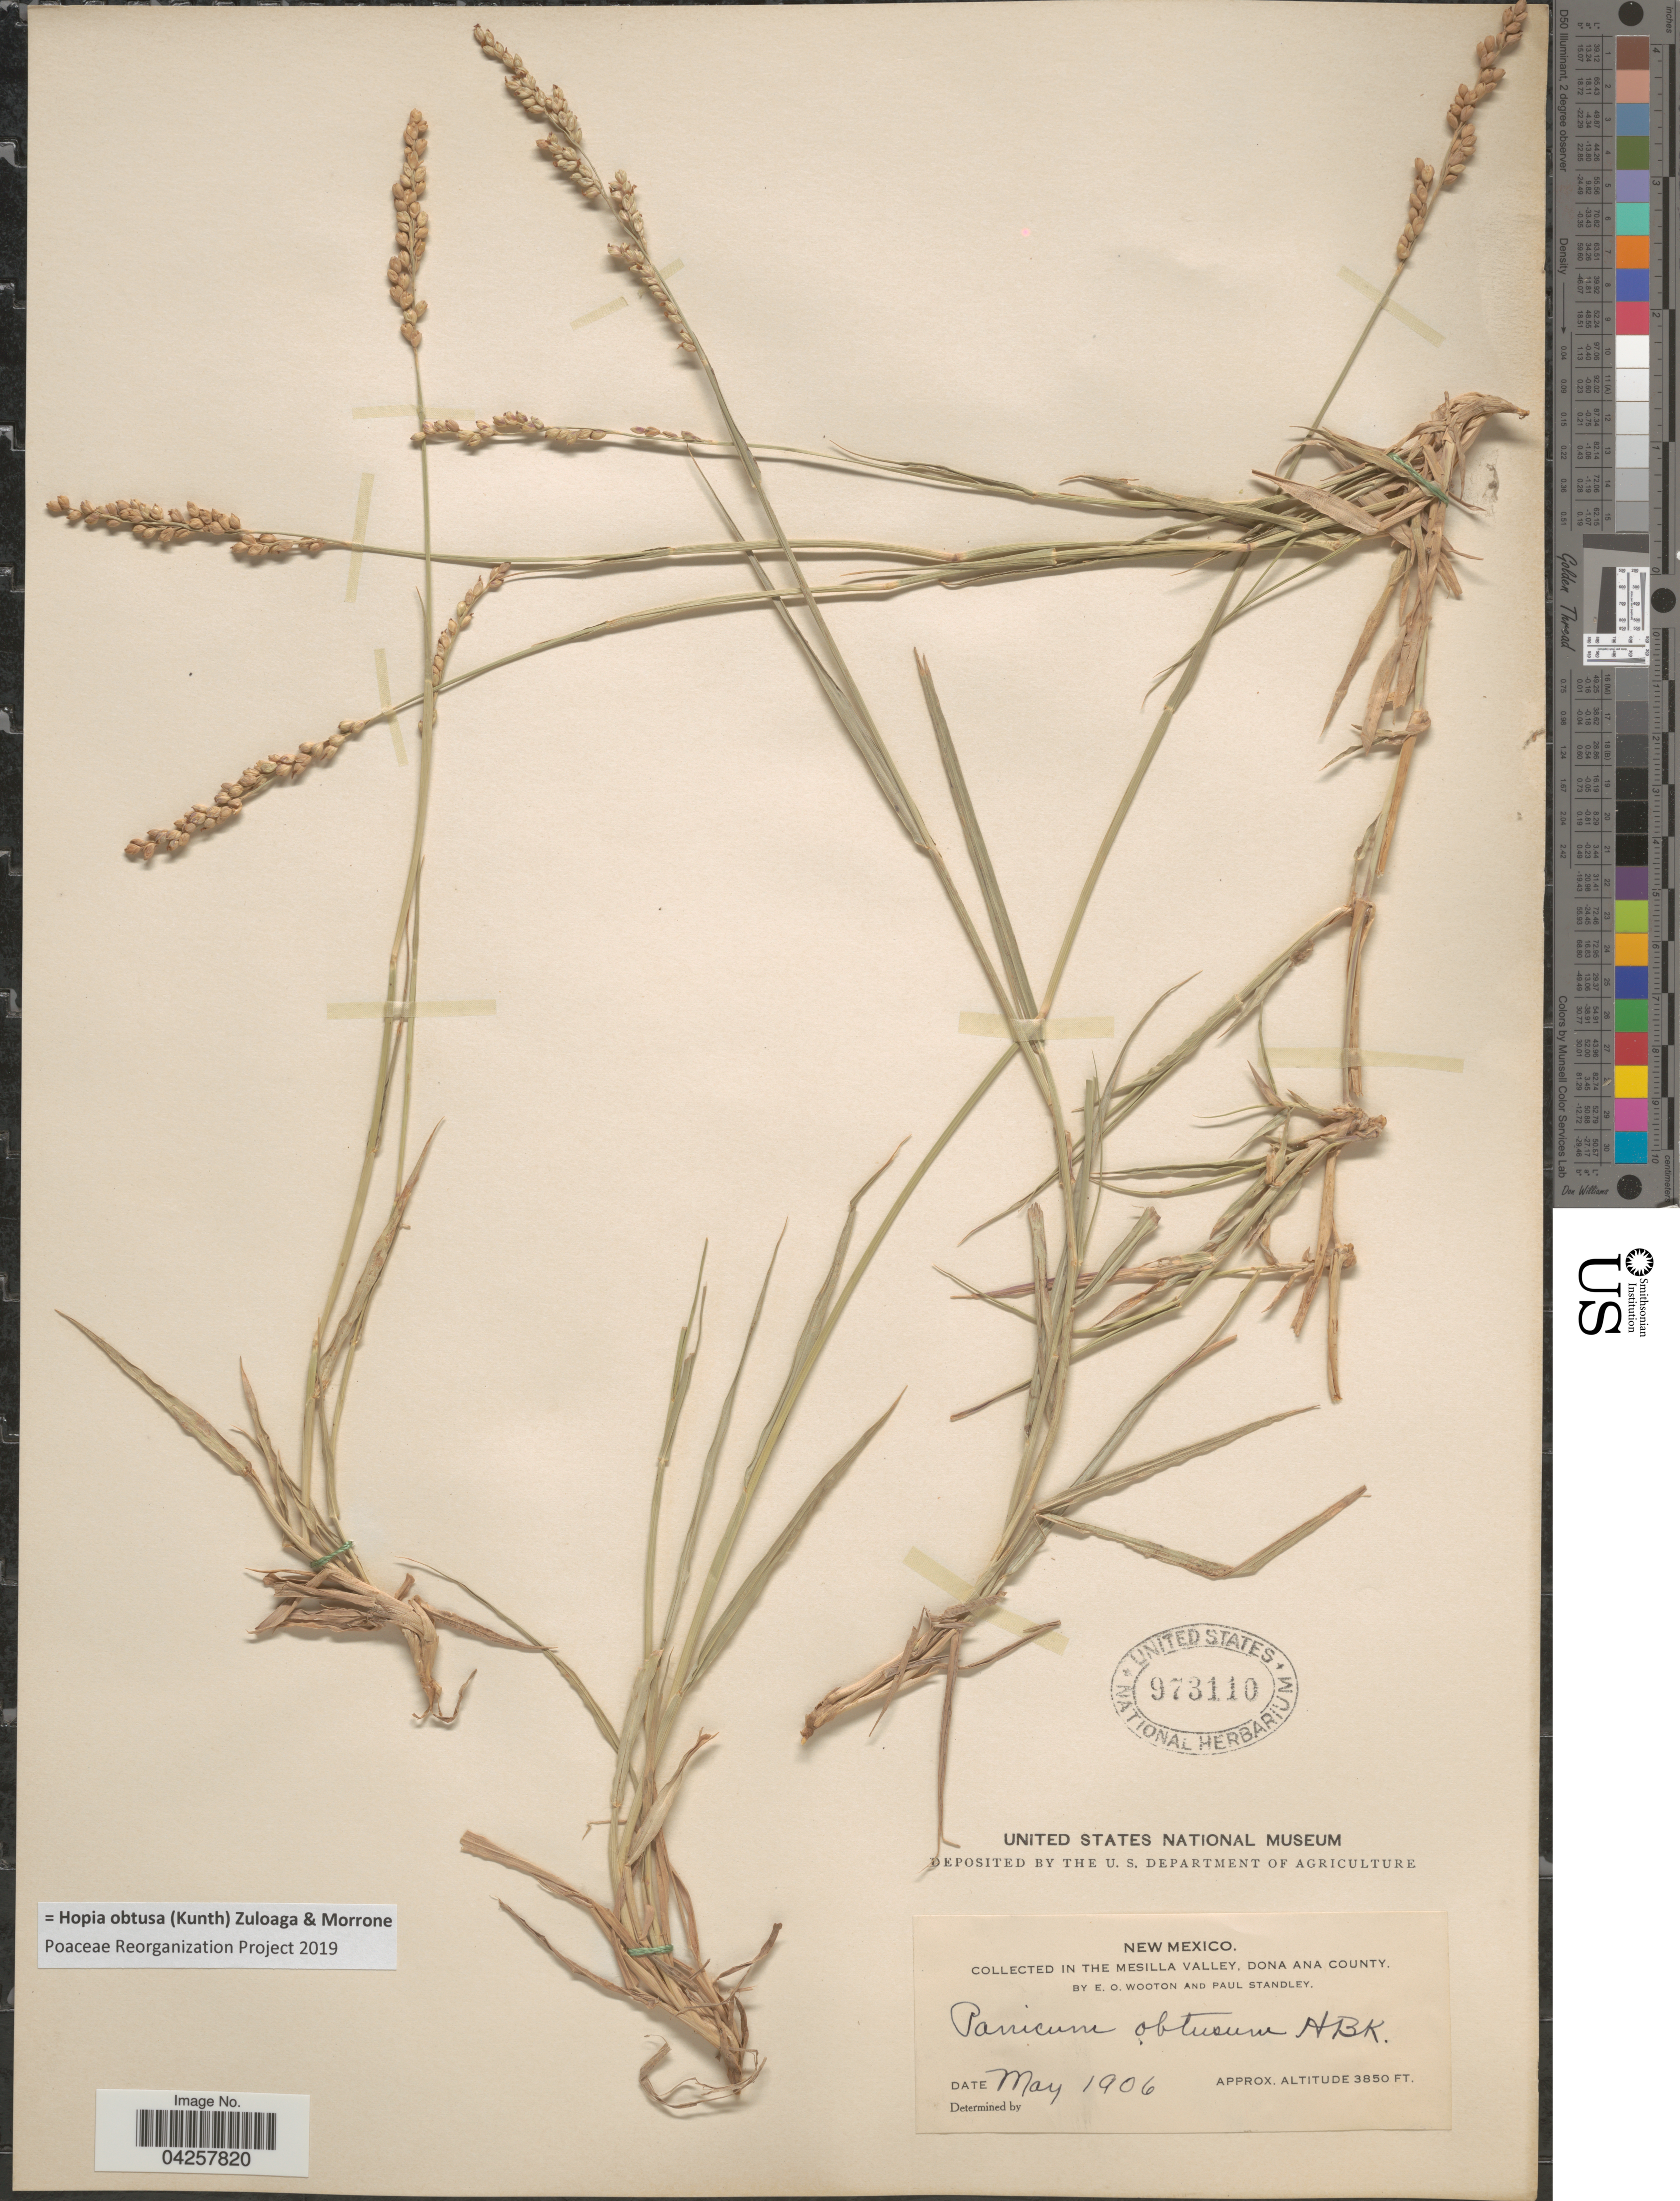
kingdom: Plantae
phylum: Tracheophyta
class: Liliopsida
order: Poales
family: Poaceae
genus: Hopia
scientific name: Hopia obtusa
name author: (Kunth) Zuloaga & Morrone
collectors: E. O. Wooton & P. C. Standley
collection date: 1906-05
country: United States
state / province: New Mexico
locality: In the Mesilla Valley, Dona Ana County.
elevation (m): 1173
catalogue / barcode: US 973110